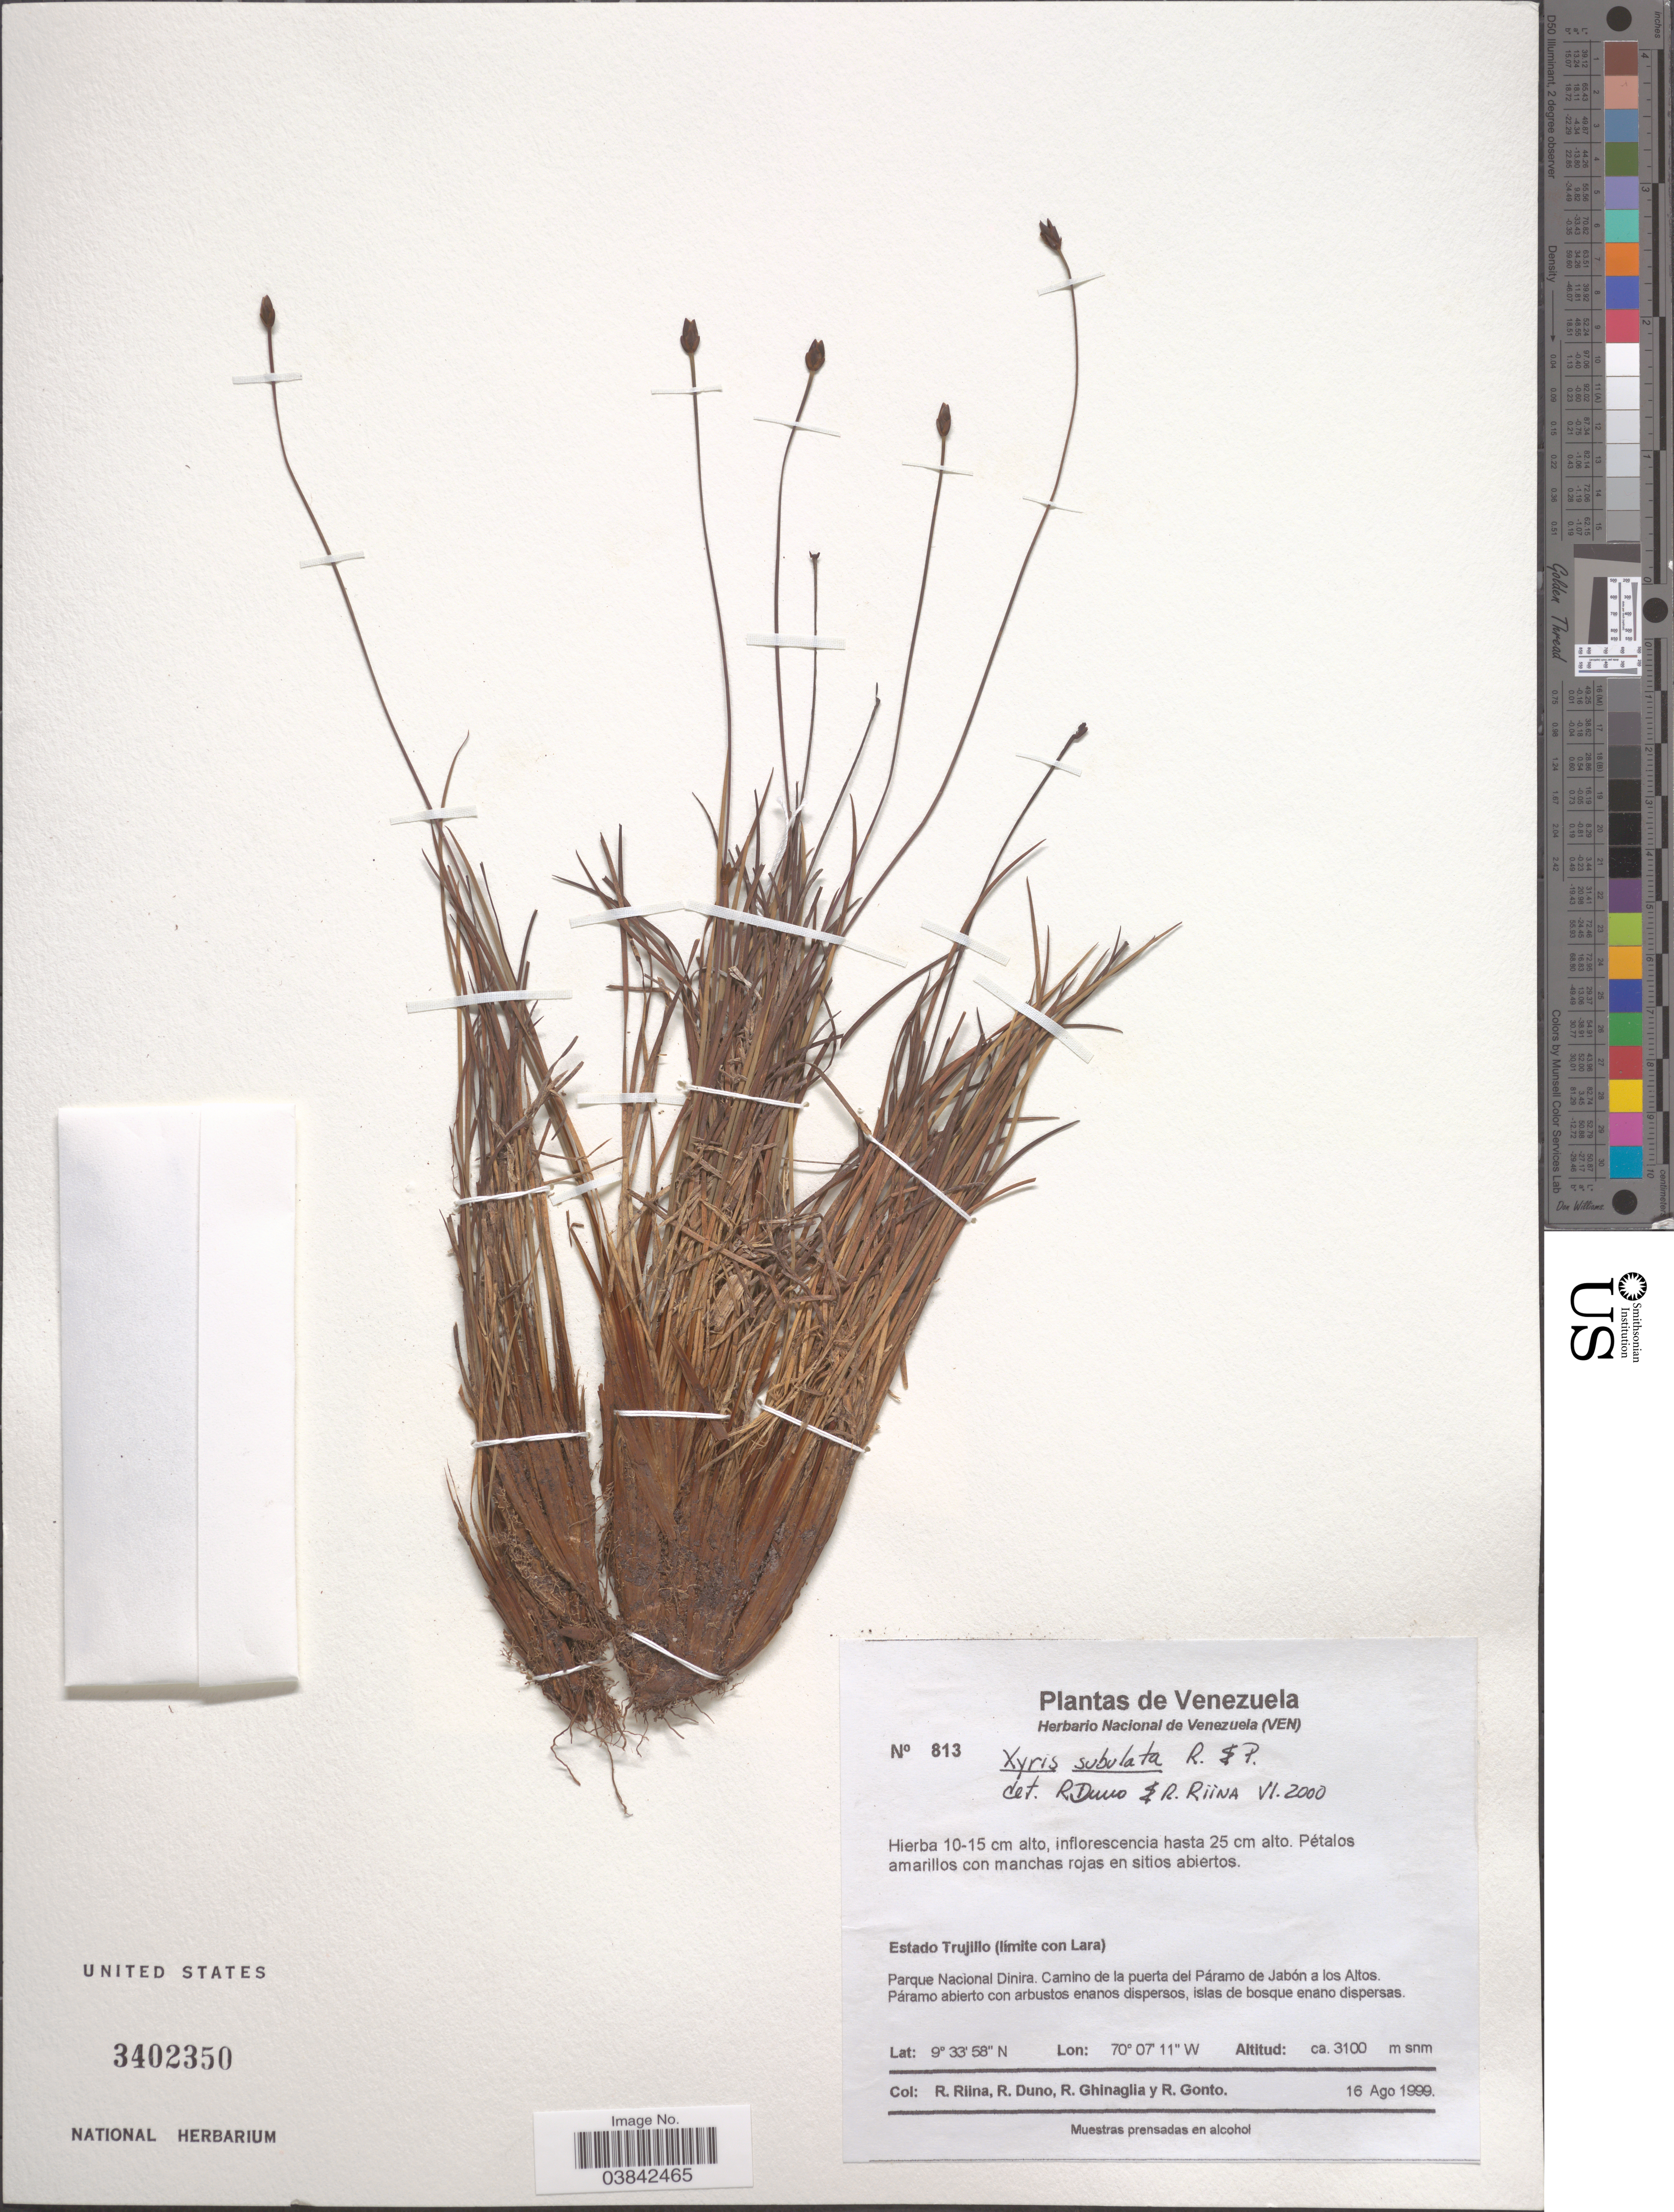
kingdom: Plantae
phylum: Tracheophyta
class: Liliopsida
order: Poales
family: Xyridaceae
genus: Xyris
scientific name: Xyris subulata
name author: Ruiz & Pav.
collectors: R. Riina, R. Duno, R. Ghinaglia & R. Gonto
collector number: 813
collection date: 1999-08-16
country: Venezuela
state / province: Trujillo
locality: Estado Trujillo (límite con Lara). Parque Nacional Dinira. Camino de la puerta del Páramo de Jabón a los Altos.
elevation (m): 3100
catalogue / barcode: US 3402350